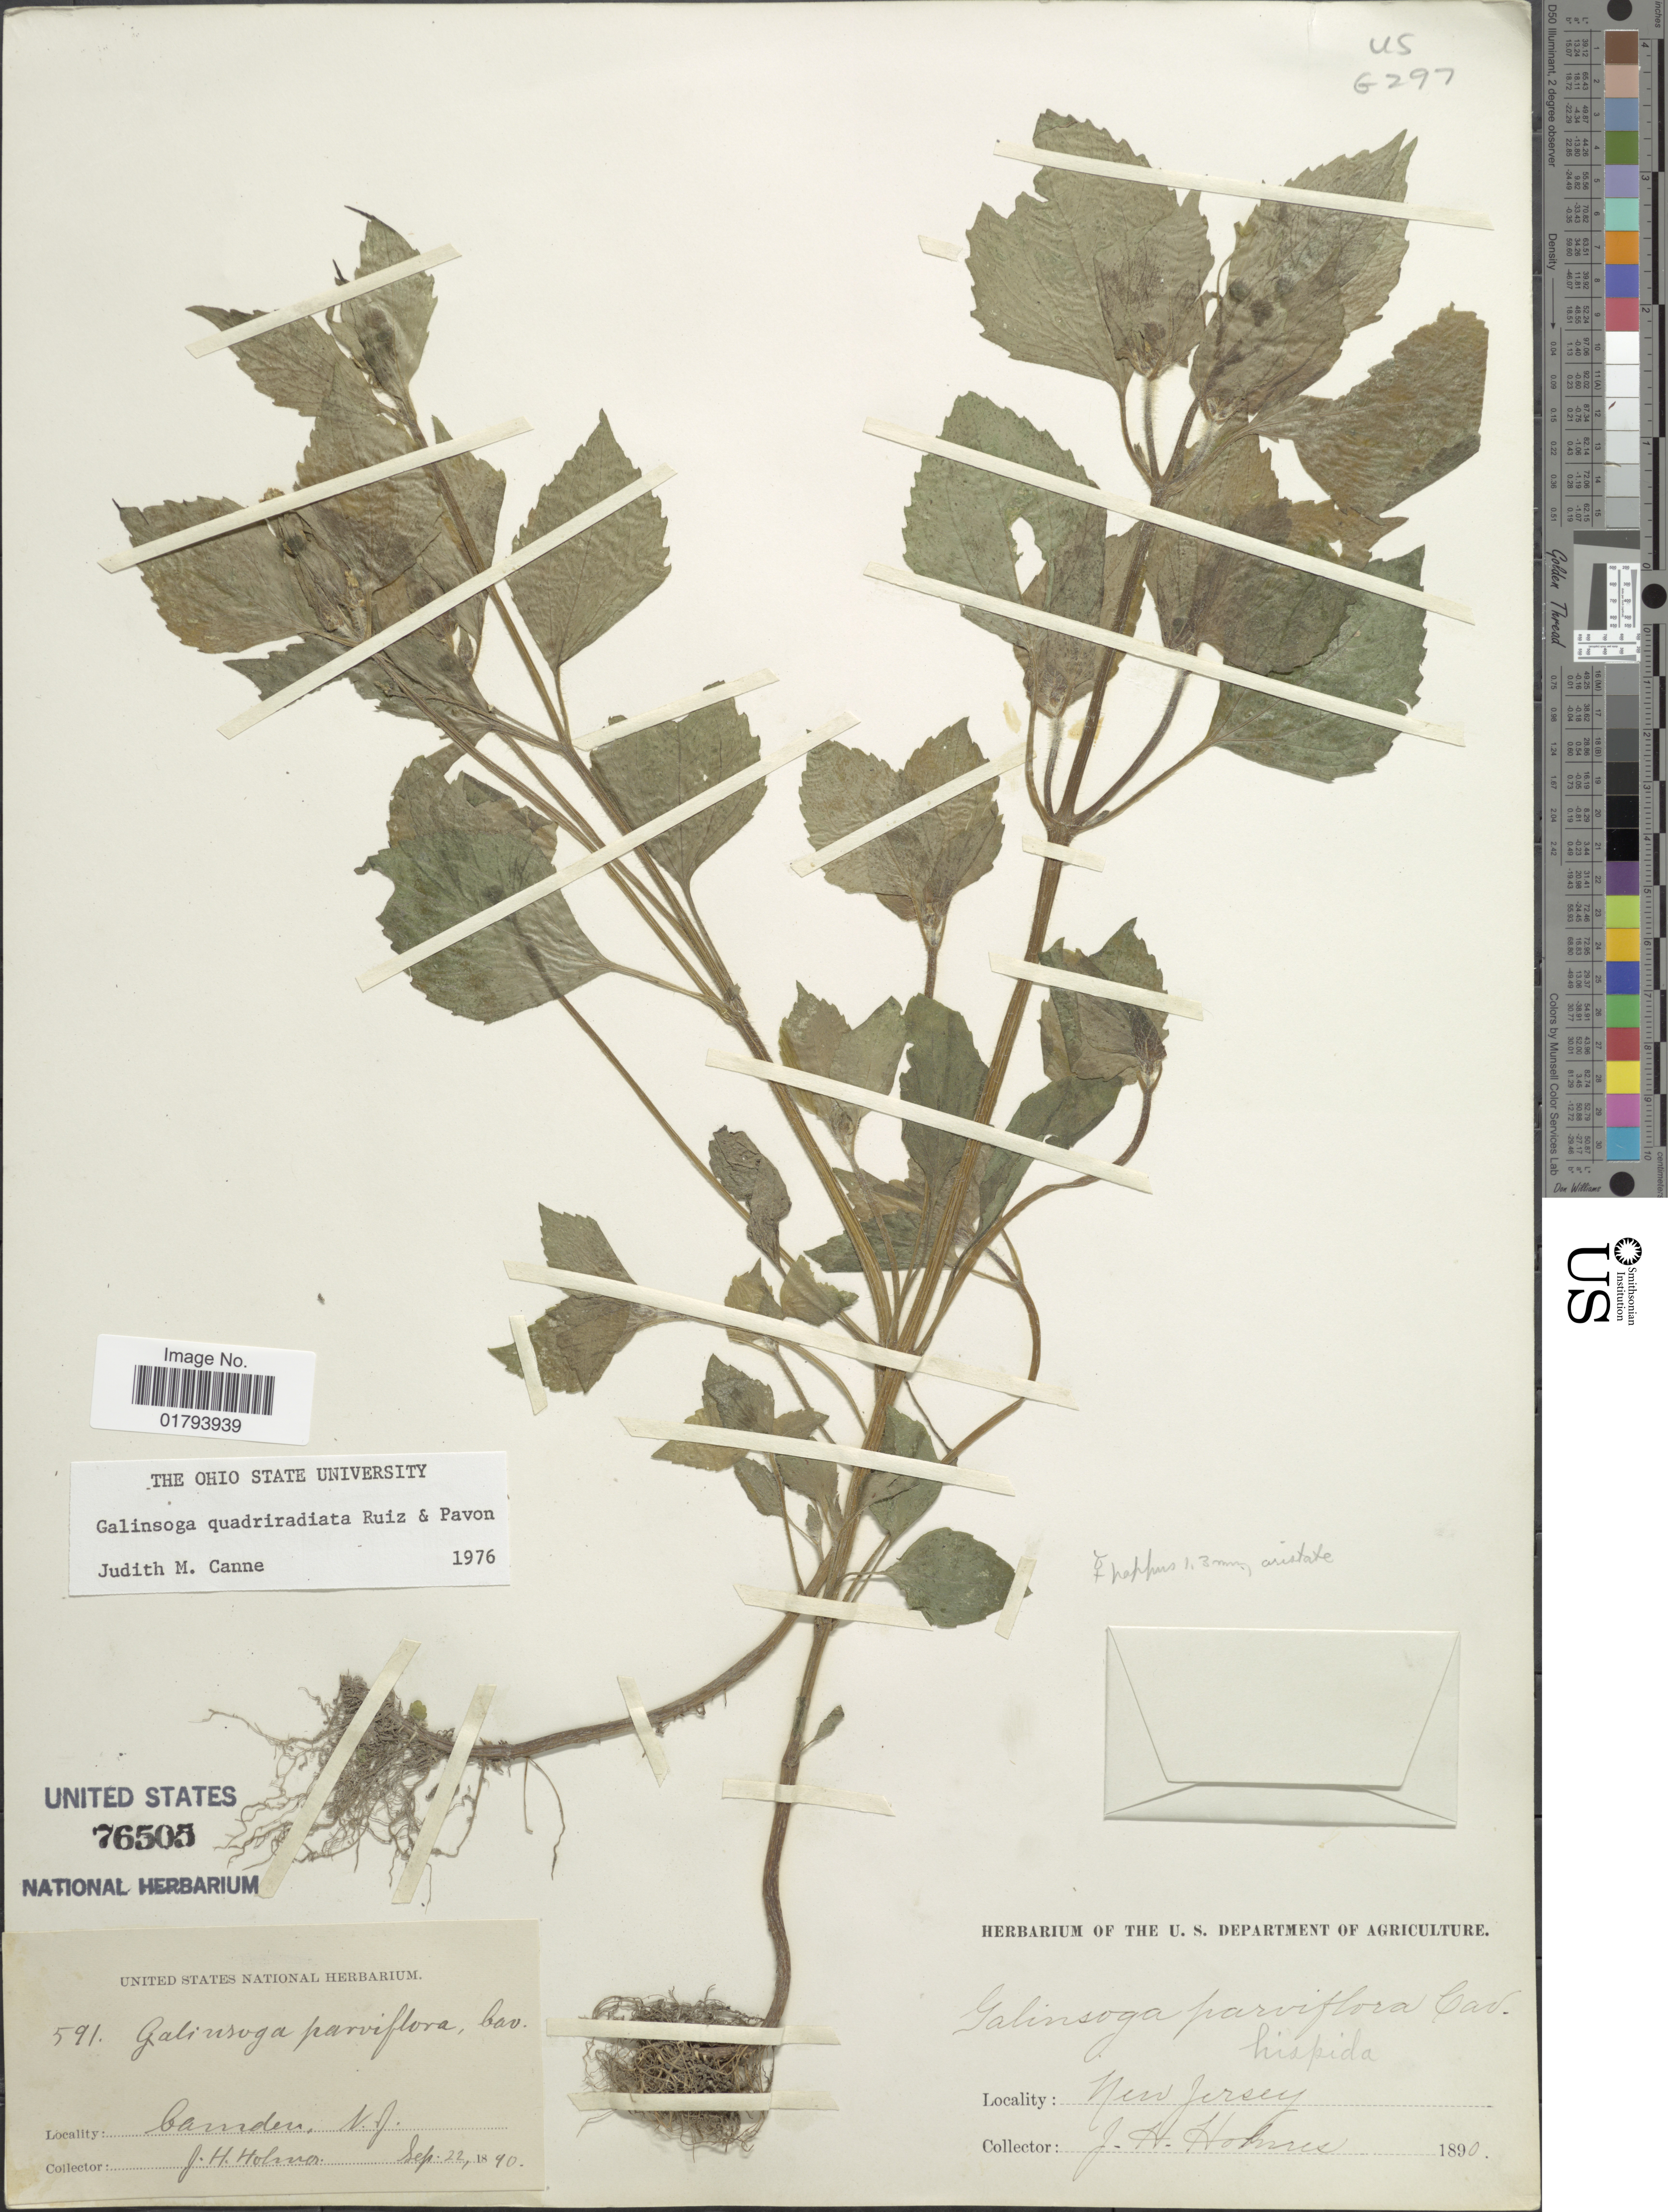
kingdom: Plantae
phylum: Tracheophyta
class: Magnoliopsida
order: Asterales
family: Asteraceae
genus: Galinsoga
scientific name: Galinsoga quadriradiata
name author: Ruiz & Pav.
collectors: J. Holmes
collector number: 591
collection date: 1890-09-22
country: Thailand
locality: Banden, P. Siam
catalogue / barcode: US 76505